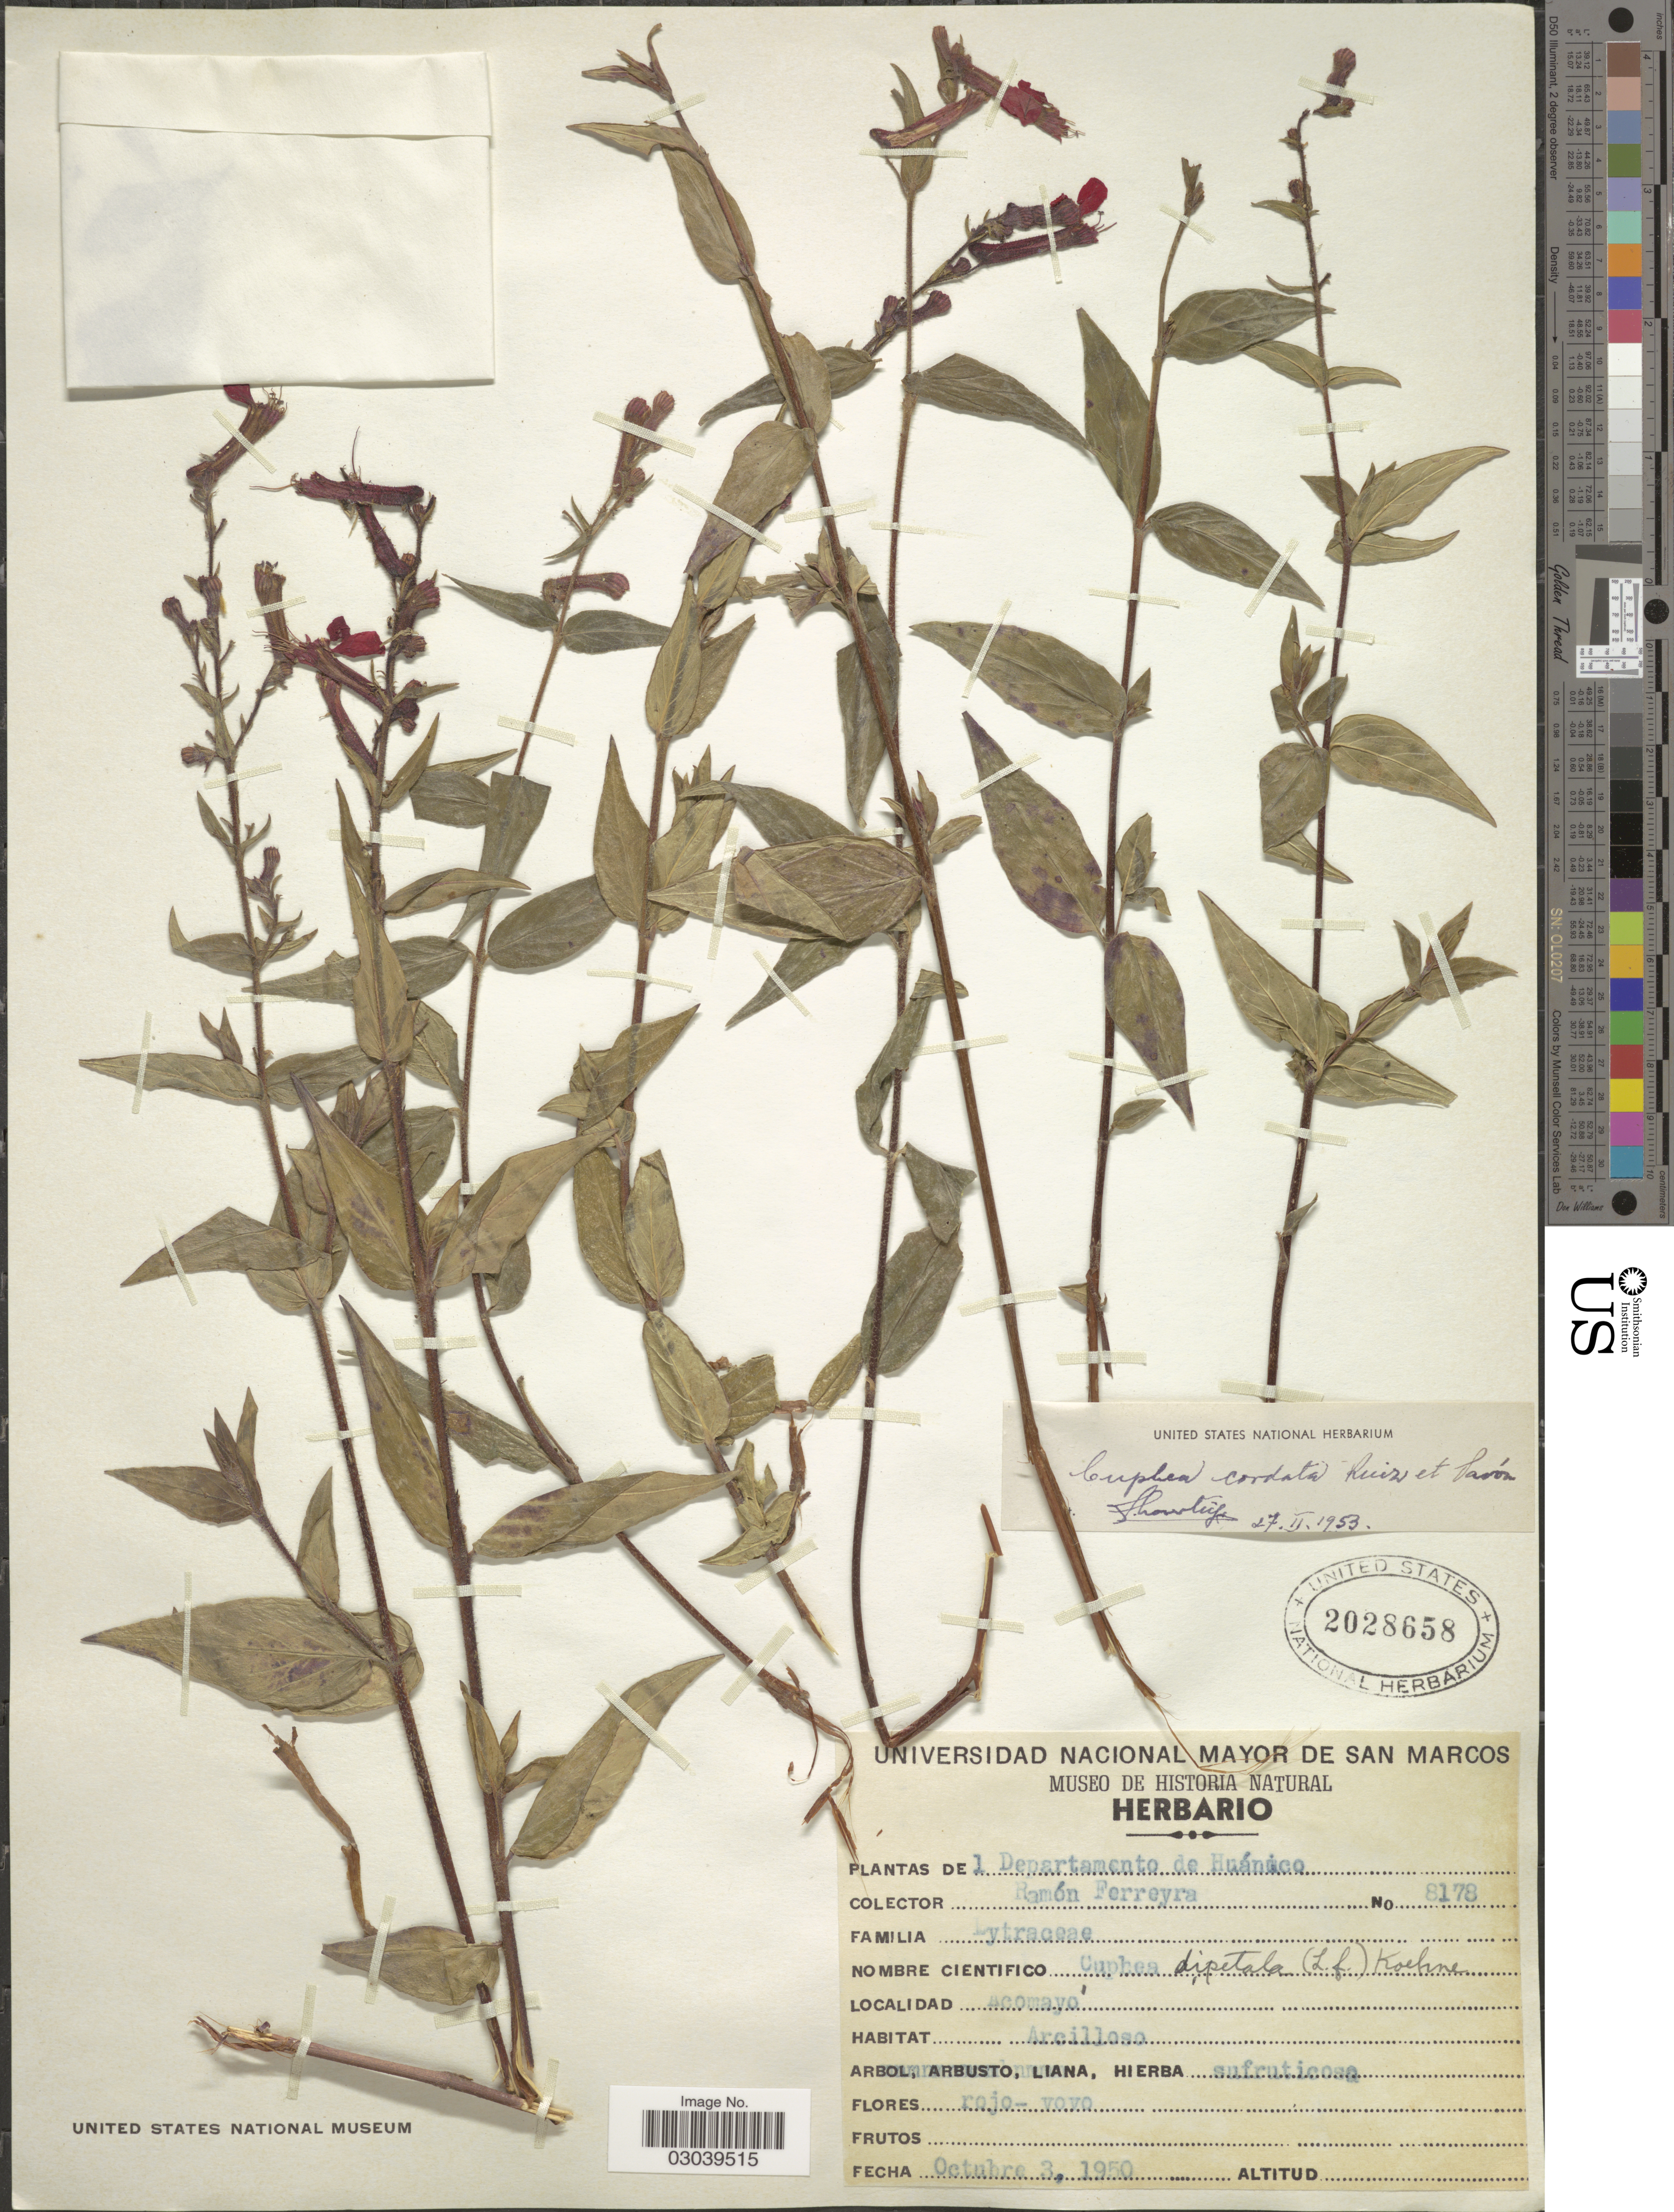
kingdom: Plantae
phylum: Tracheophyta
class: Magnoliopsida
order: Myrtales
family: Lythraceae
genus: Cuphea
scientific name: Cuphea cordata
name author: Ruiz & Pav.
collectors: R. A. Ferreyra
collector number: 8178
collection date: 1950-10-03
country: Peru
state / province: Huánuco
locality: Departamento de Huánuco. Acomayó.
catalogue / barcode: US 2028658